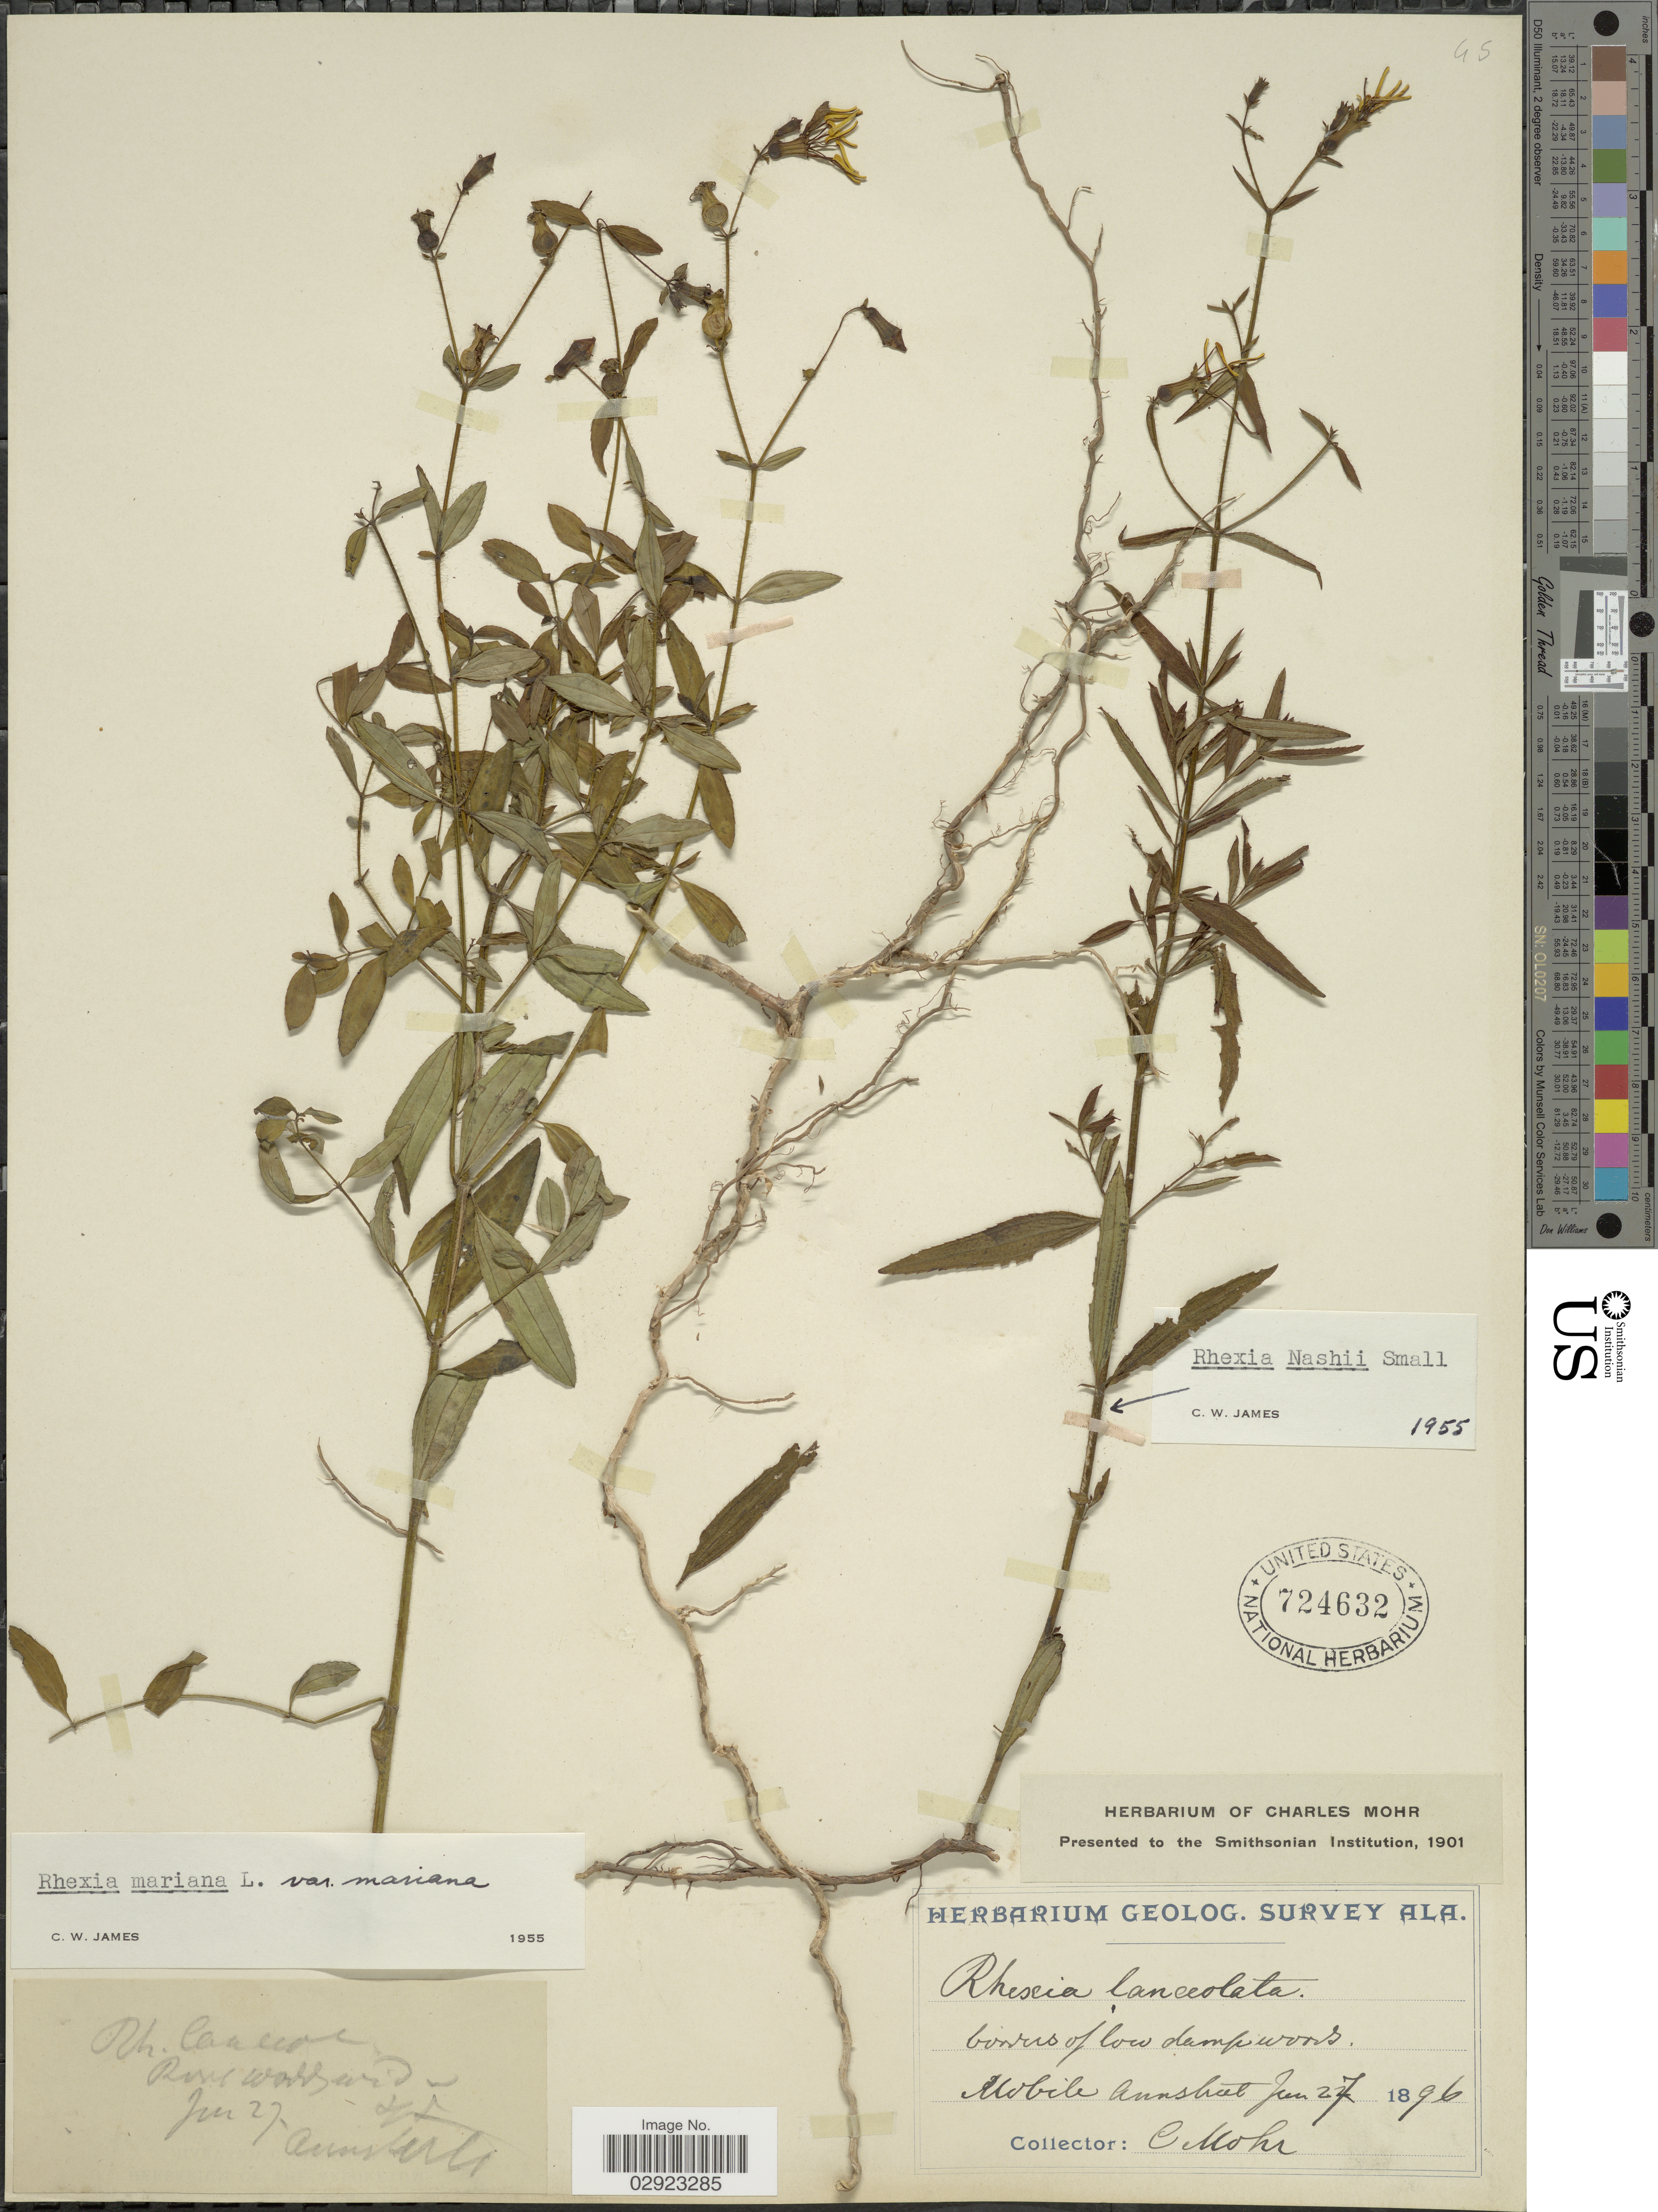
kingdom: Plantae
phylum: Tracheophyta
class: Magnoliopsida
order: Myrtales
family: Melastomataceae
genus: Rhexia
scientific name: Rhexia mariana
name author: L.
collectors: C. T. Mohr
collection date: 1896-06-27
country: United States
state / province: Alabama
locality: Mobile, Ann street.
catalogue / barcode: US 724632